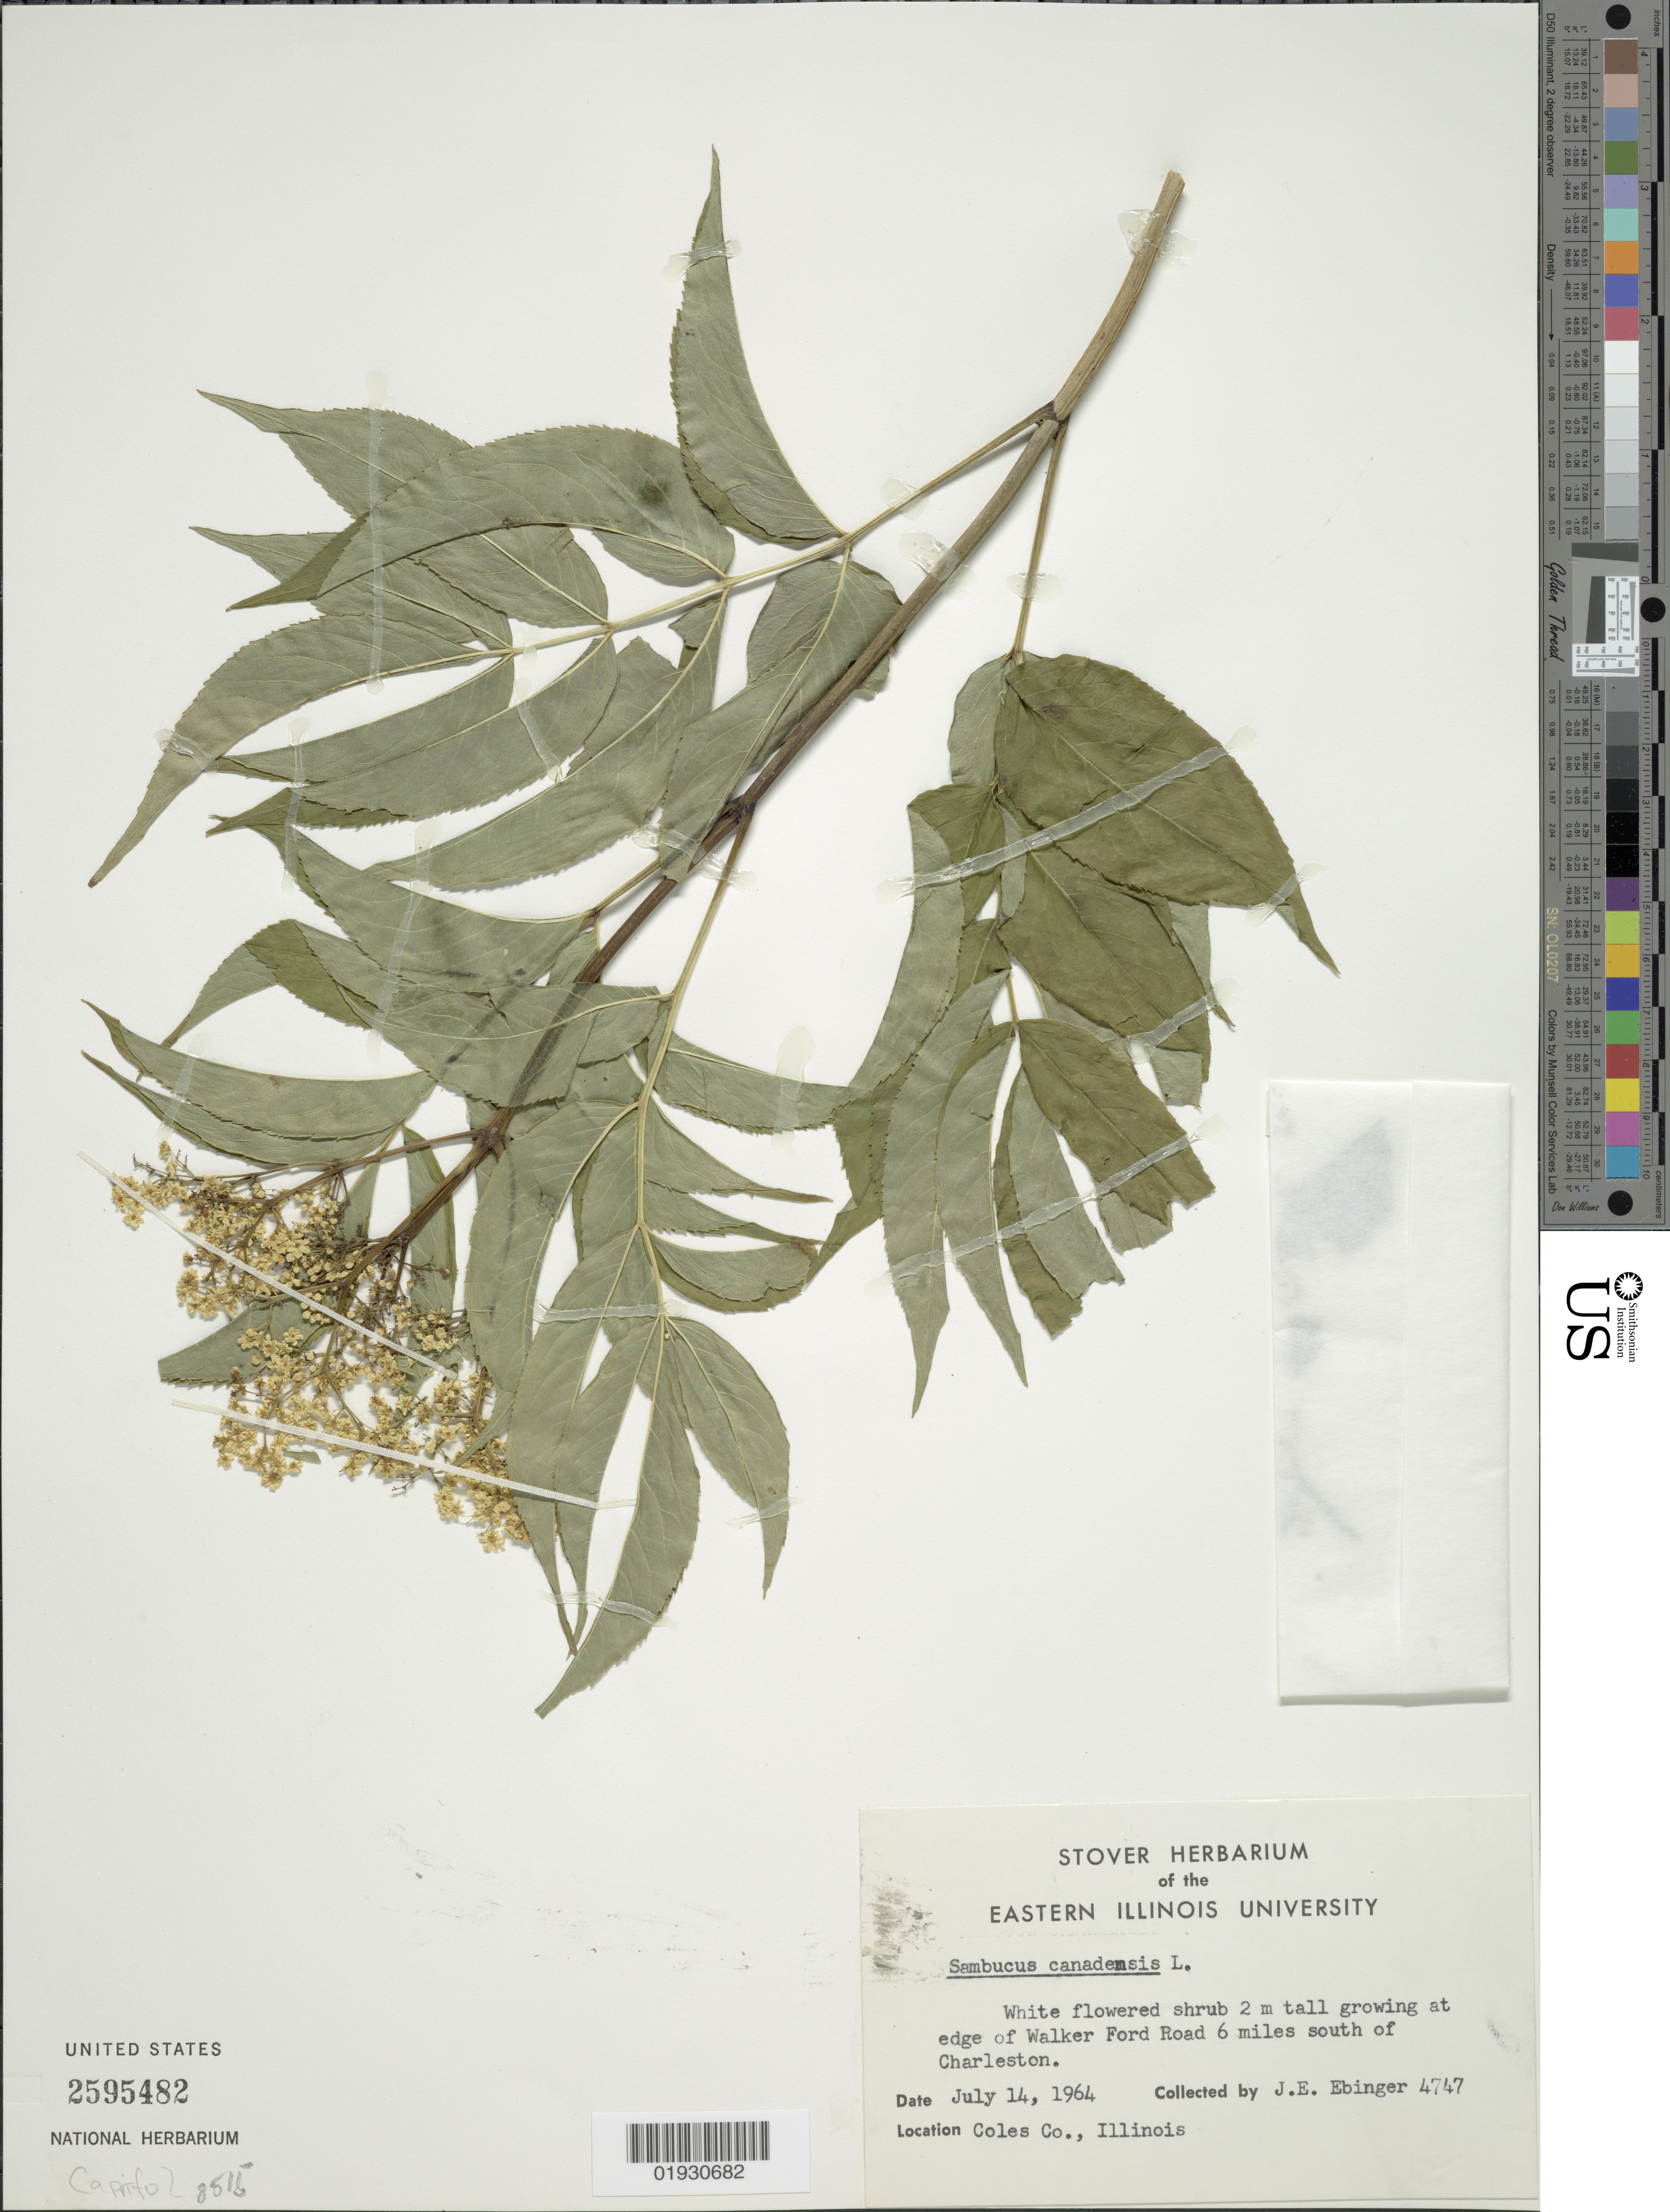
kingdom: Plantae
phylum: Tracheophyta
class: Magnoliopsida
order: Dipsacales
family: Viburnaceae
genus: Sambucus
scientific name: Sambucus canadensis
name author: L.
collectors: J. Ebinger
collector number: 4747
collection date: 1964-07-14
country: United States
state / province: Illinois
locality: Edge of Walker Ford Road 6 miles south of Charleston, Coles Co.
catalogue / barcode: US 2595482